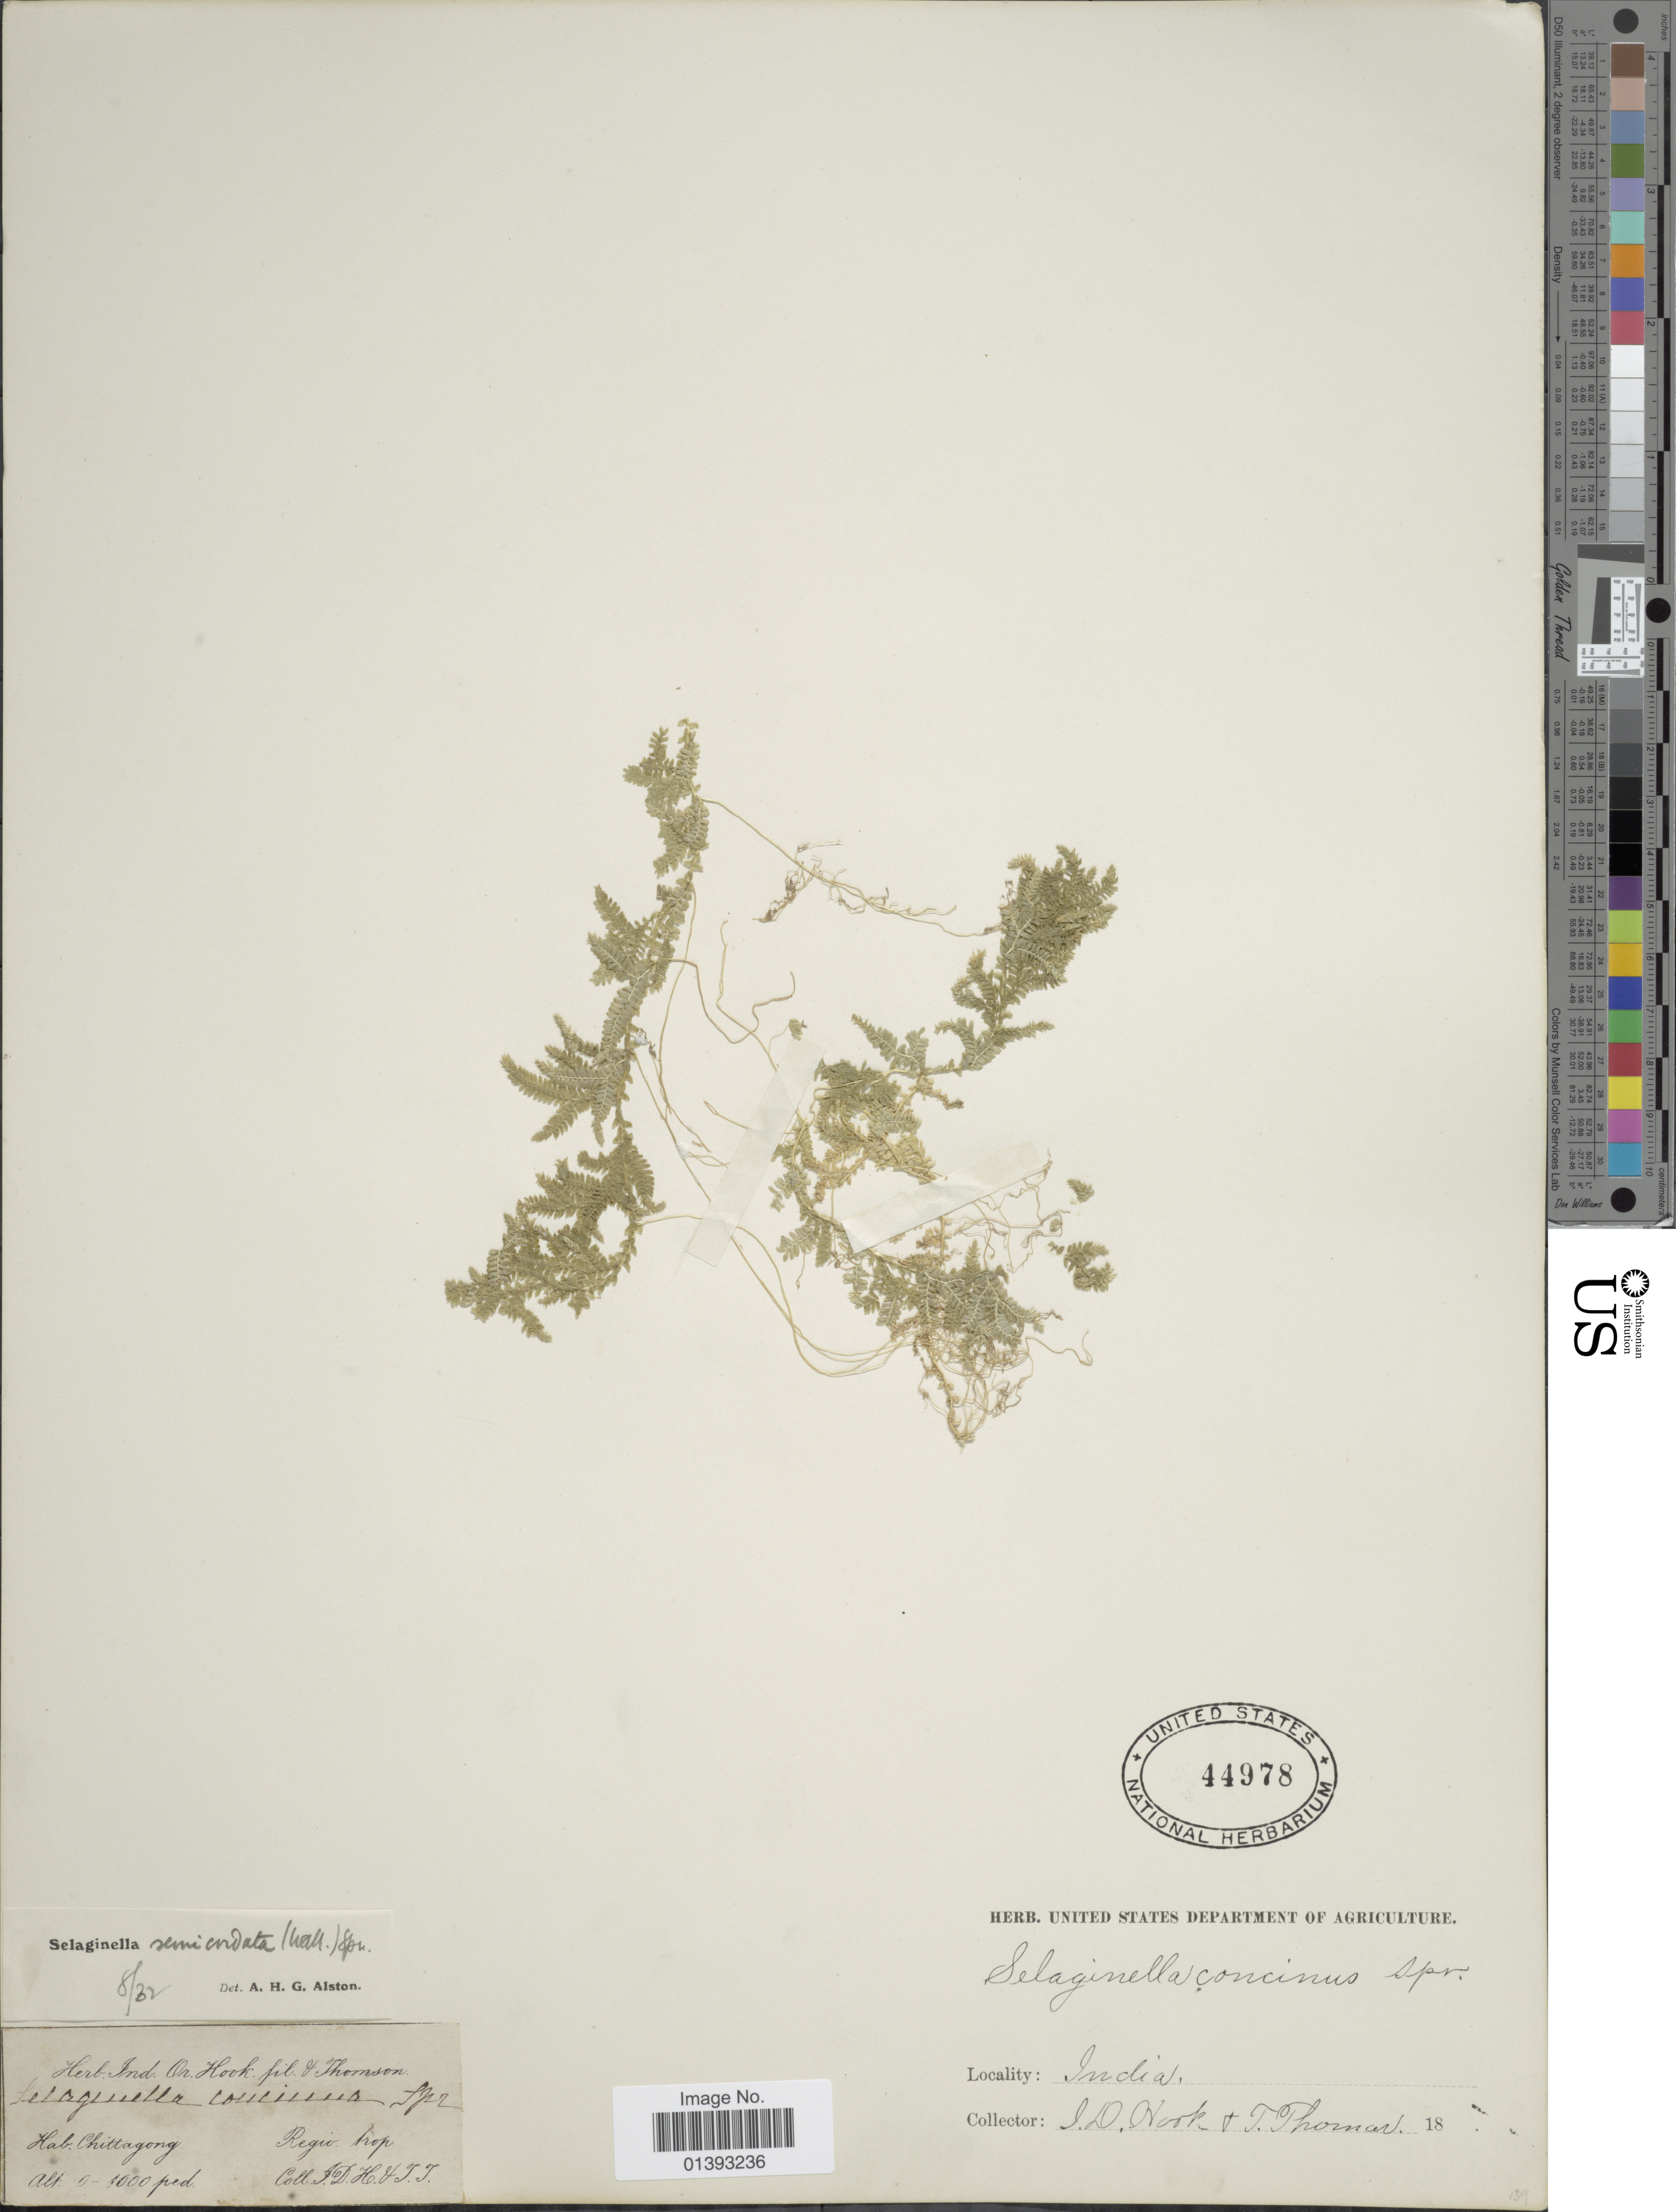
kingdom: Plantae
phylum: Tracheophyta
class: Lycopodiopsida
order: Selaginellales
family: Selaginellaceae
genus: Selaginella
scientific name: Selaginella semicordata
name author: Spring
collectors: J. D. Hooker & T. Thomas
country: India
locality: Chittagong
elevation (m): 0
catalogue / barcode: US 44978